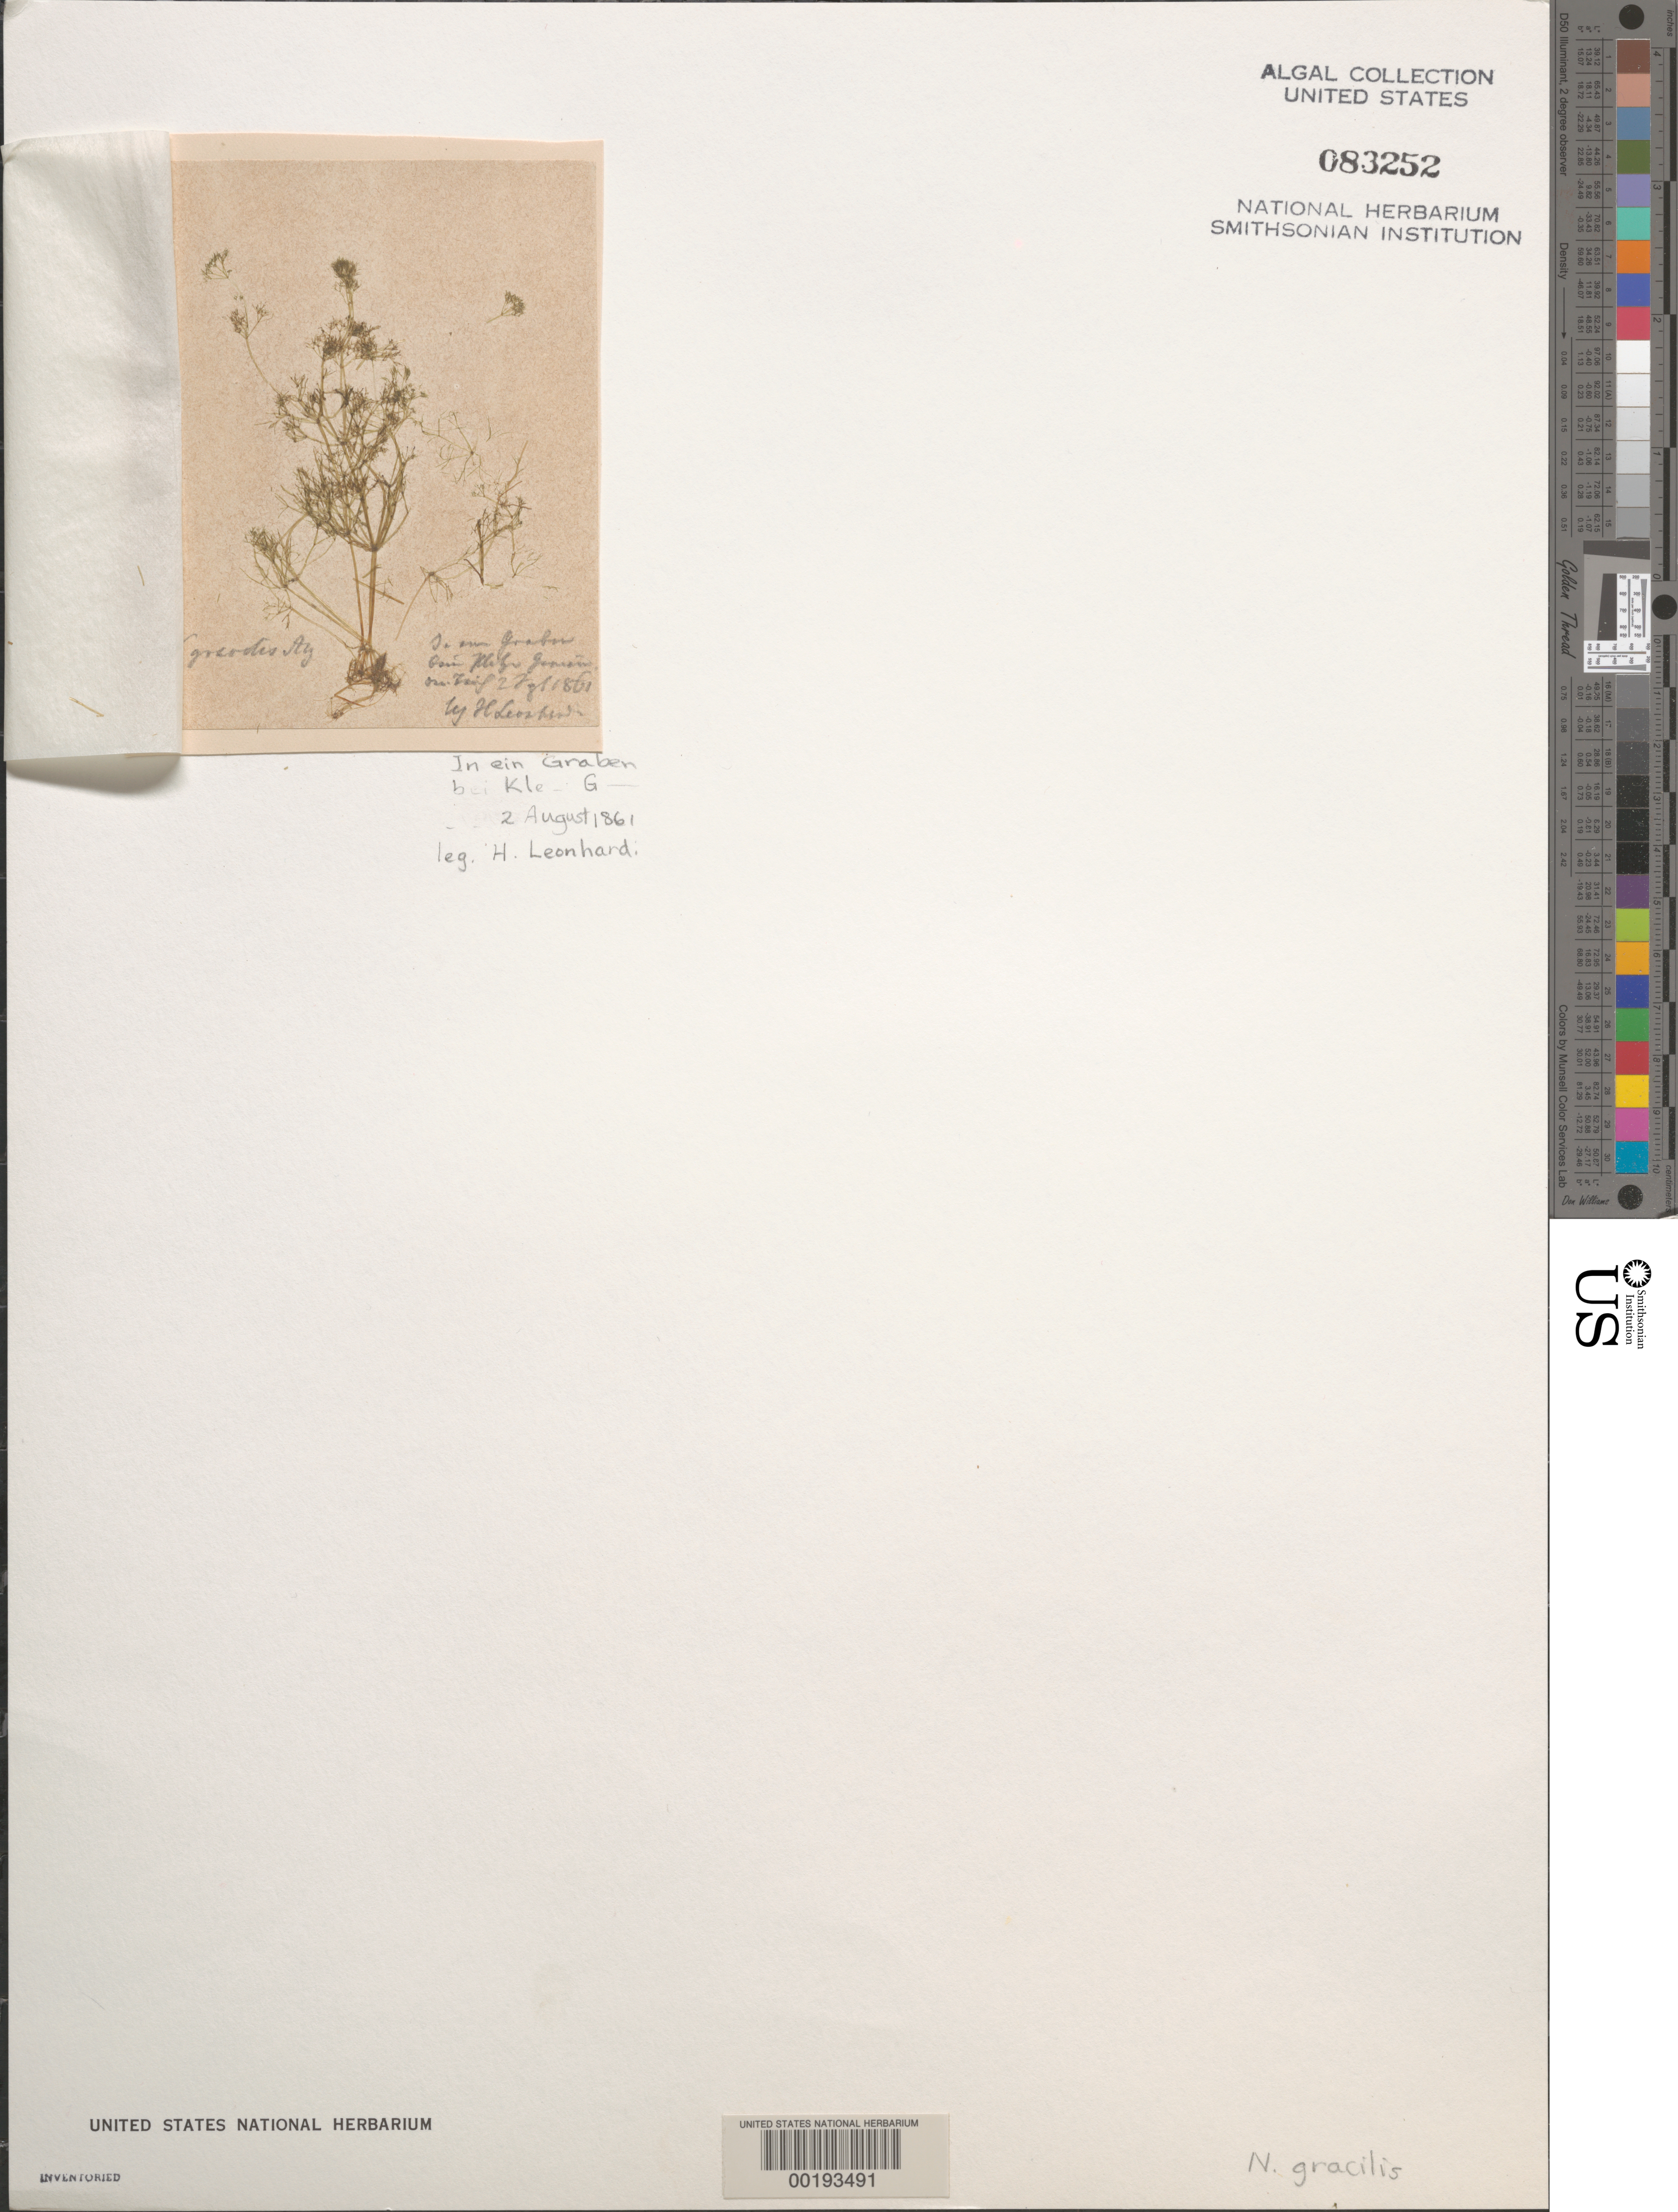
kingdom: Plantae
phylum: Charophyta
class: Charophyceae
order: Charales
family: Characeae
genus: Nitella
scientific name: Nitella gracilis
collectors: H. Leonhardi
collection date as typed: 02 Aug 1861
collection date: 1861-08-02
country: Germany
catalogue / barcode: US 83252